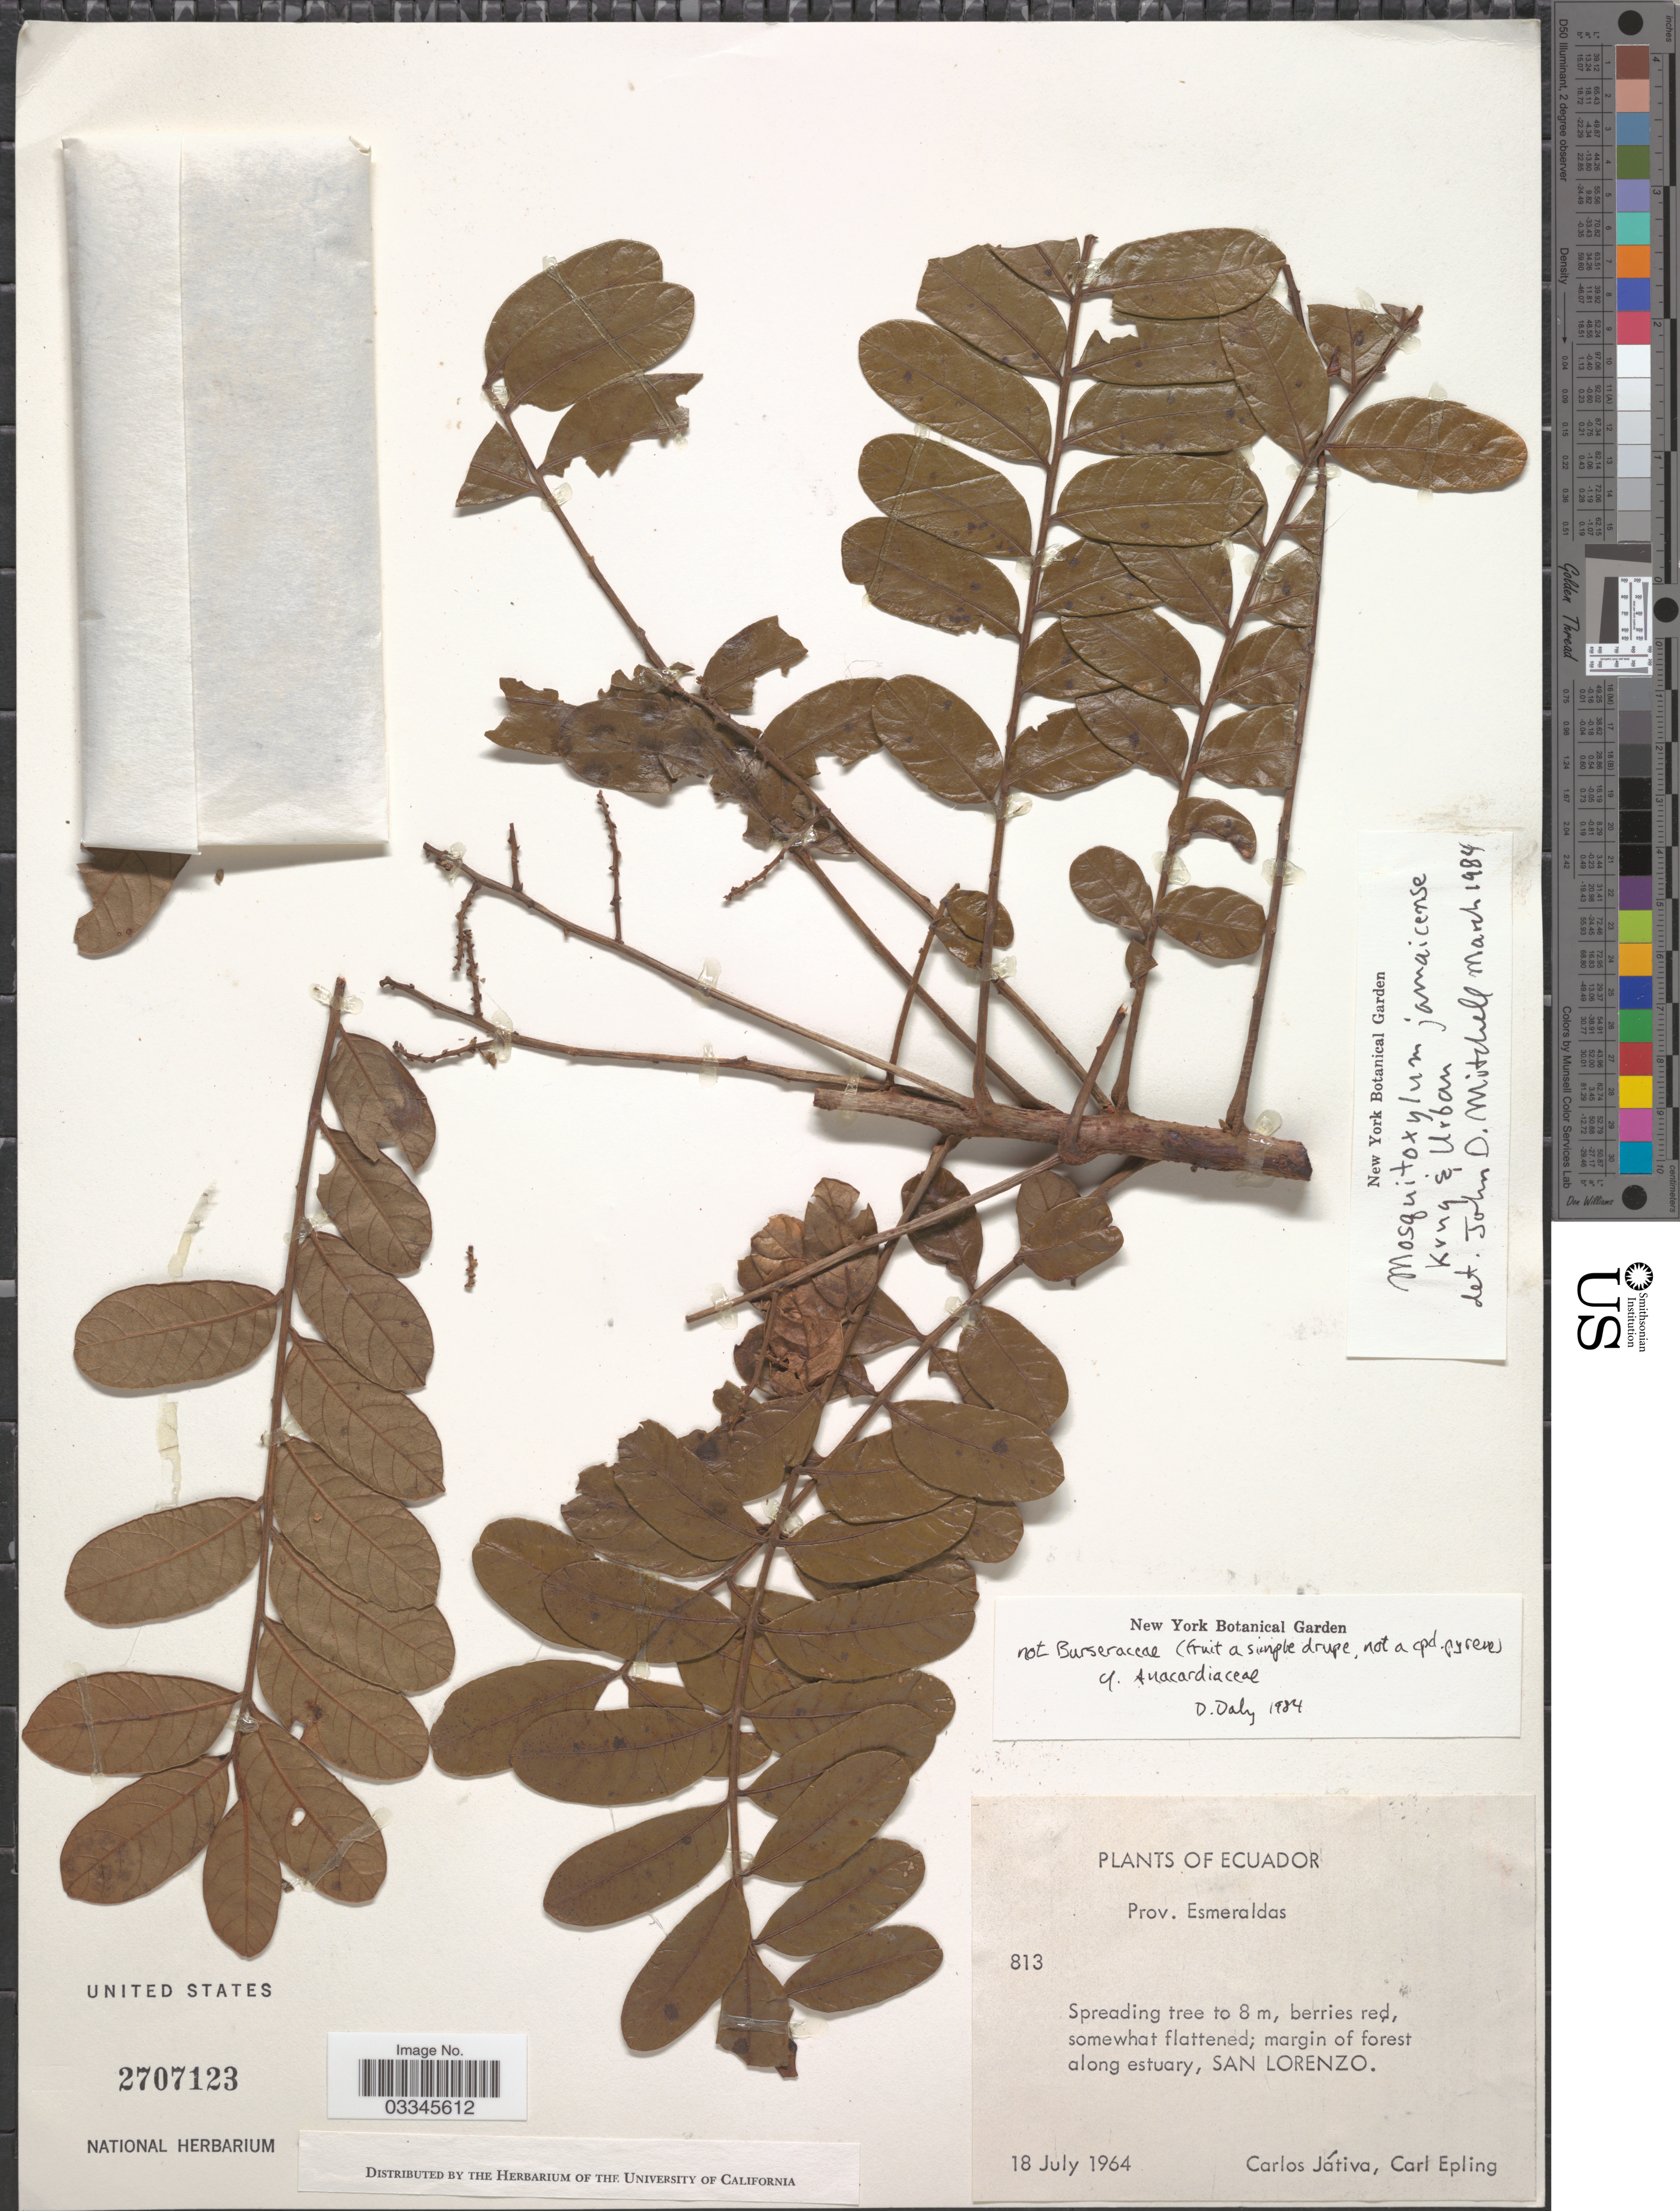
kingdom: Plantae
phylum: Tracheophyta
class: Magnoliopsida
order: Sapindales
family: Anacardiaceae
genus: Mosquitoxylum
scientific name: Mosquitoxylum jamaicense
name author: Krug & Urb.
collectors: C. D. Játiva & C. C. Epling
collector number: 813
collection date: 1964-07-18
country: Ecuador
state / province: Esmeraldas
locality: Margin of forest along estuary, San Lorenzo.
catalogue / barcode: US 2707123